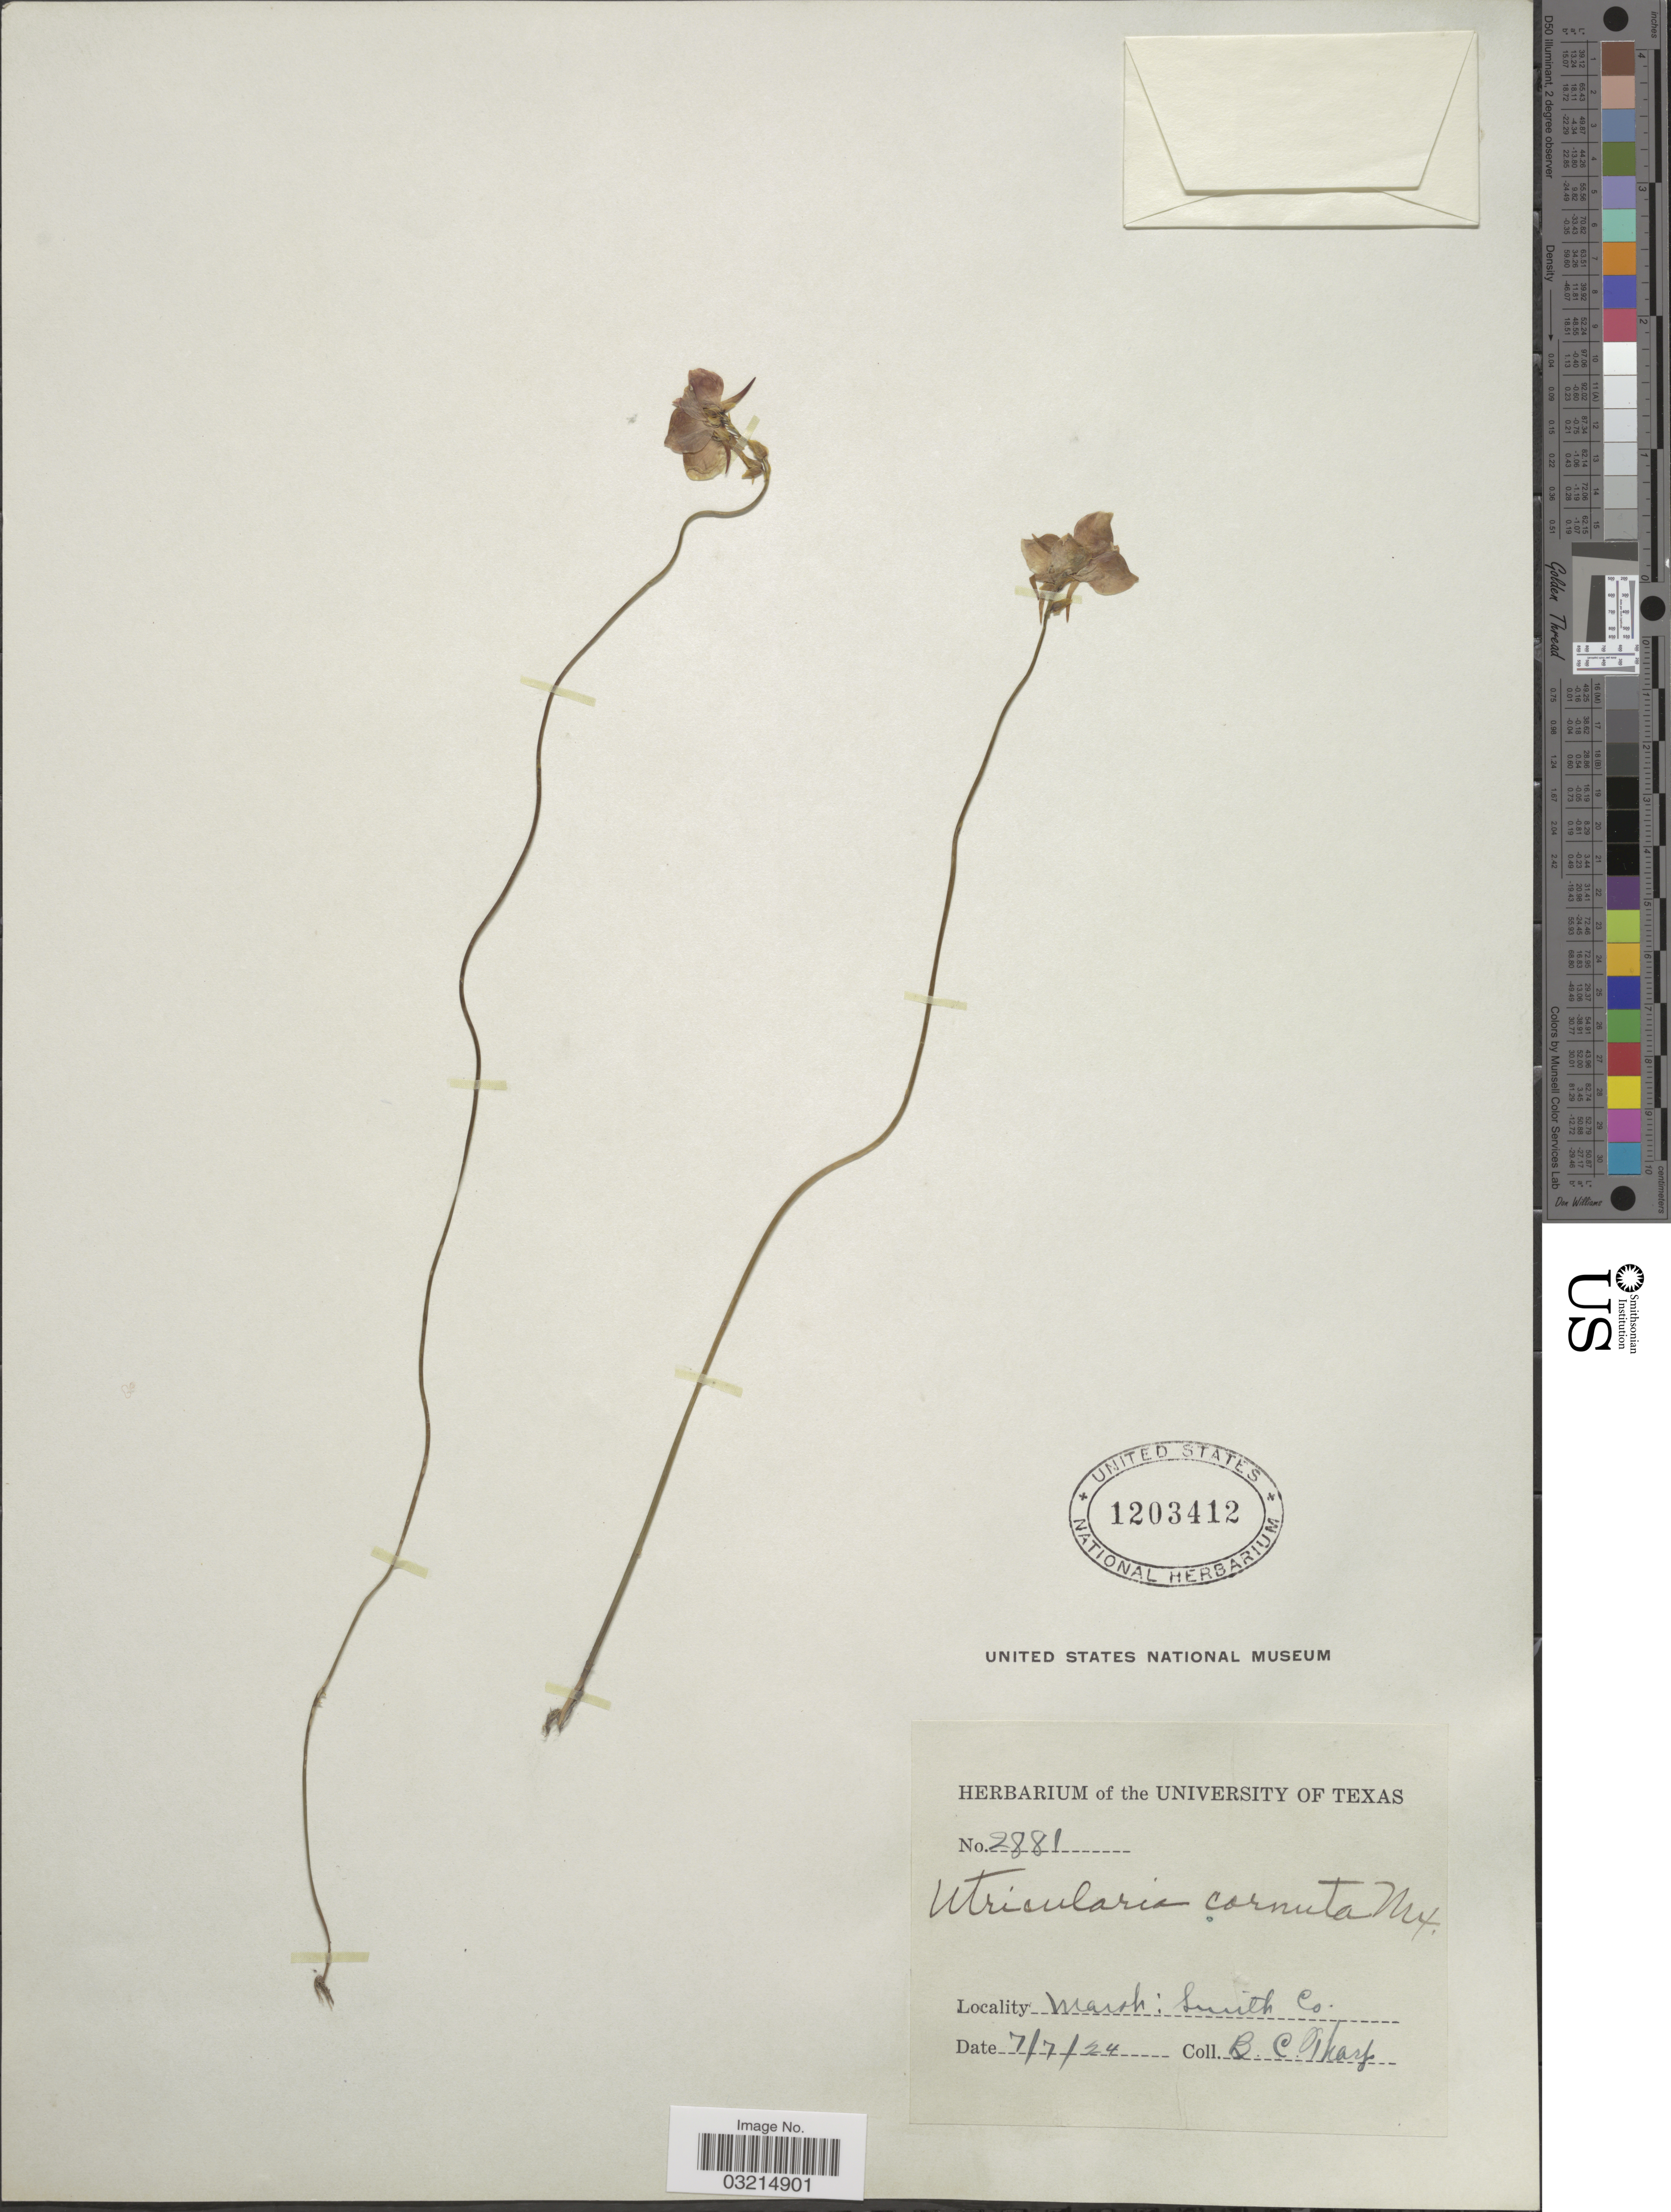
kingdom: Plantae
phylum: Tracheophyta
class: Magnoliopsida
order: Lamiales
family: Lentibulariaceae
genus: Utricularia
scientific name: Utricularia cornuta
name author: Michx.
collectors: B. C. Tharp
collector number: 2881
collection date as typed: Transcribed d/m/y: 7/7/24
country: United States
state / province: Texas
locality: Smith Co.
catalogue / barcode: US 1203412